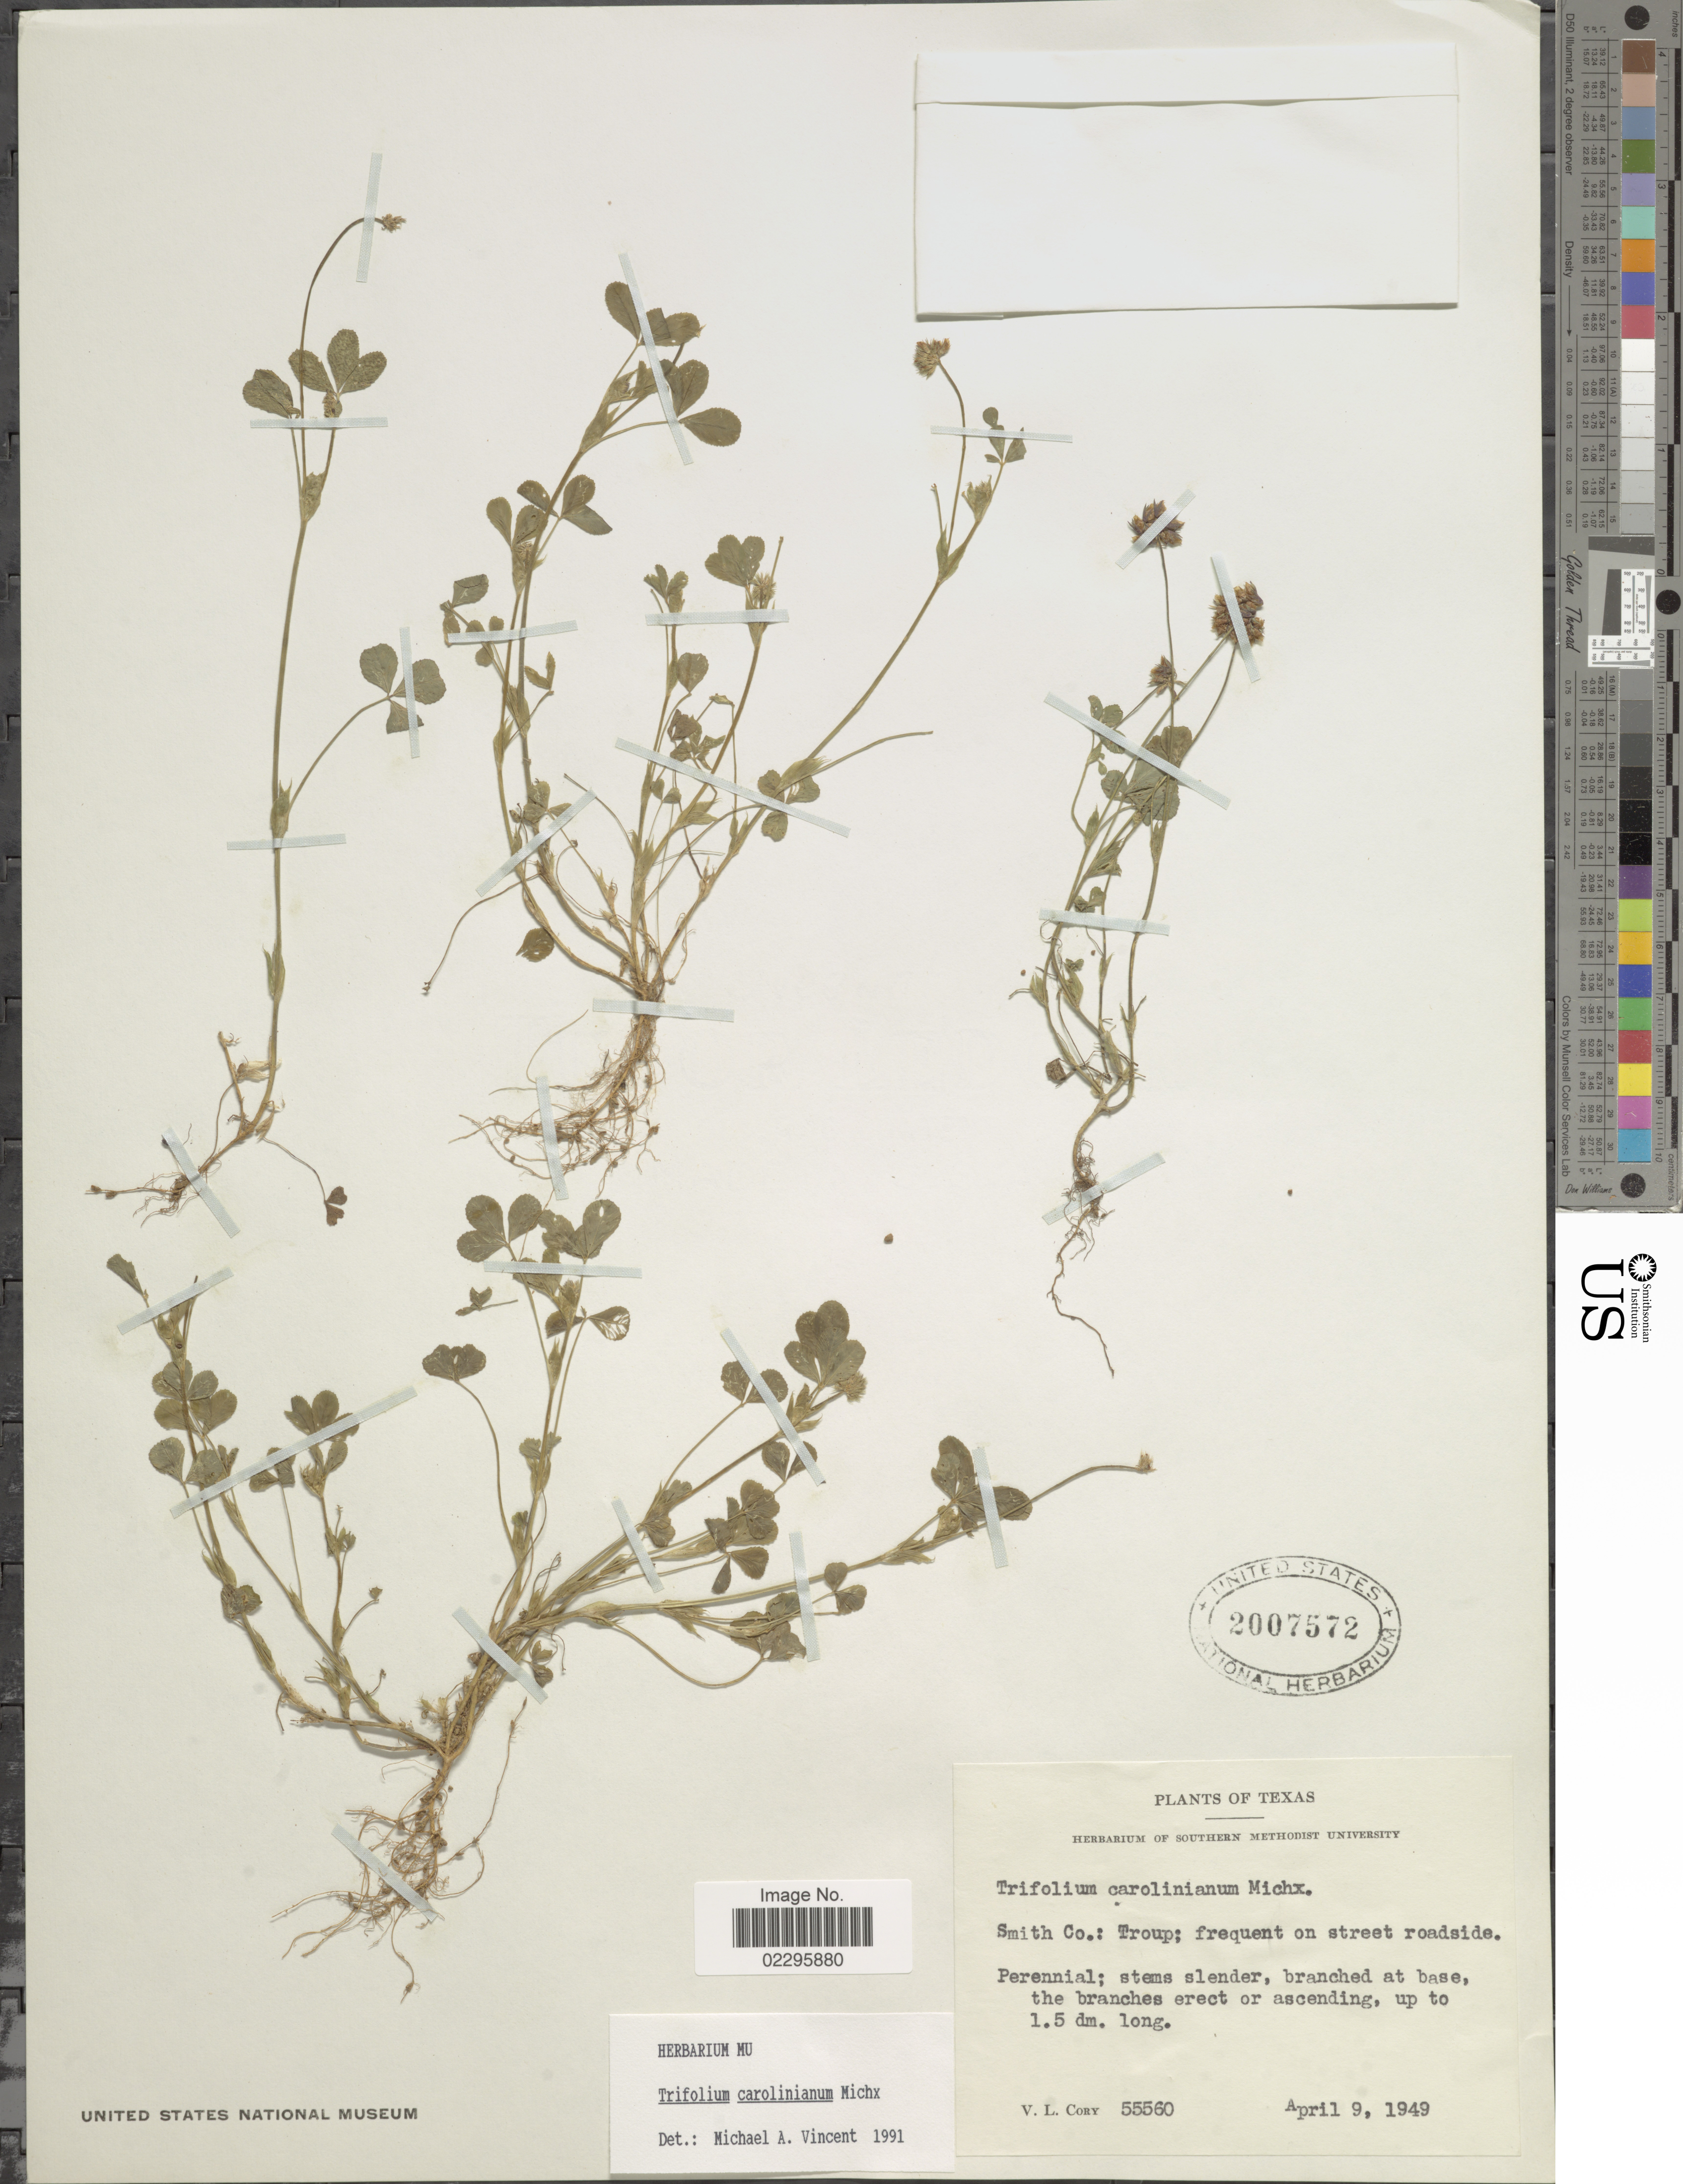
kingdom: Plantae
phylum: Tracheophyta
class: Magnoliopsida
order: Fabales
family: Fabaceae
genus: Trifolium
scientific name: Trifolium carolinianum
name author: Michx.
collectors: V. Cory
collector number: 55560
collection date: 1949-04-09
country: United States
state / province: Texas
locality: Smith Co.: Troup; frequent on street roadside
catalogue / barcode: US 2007572